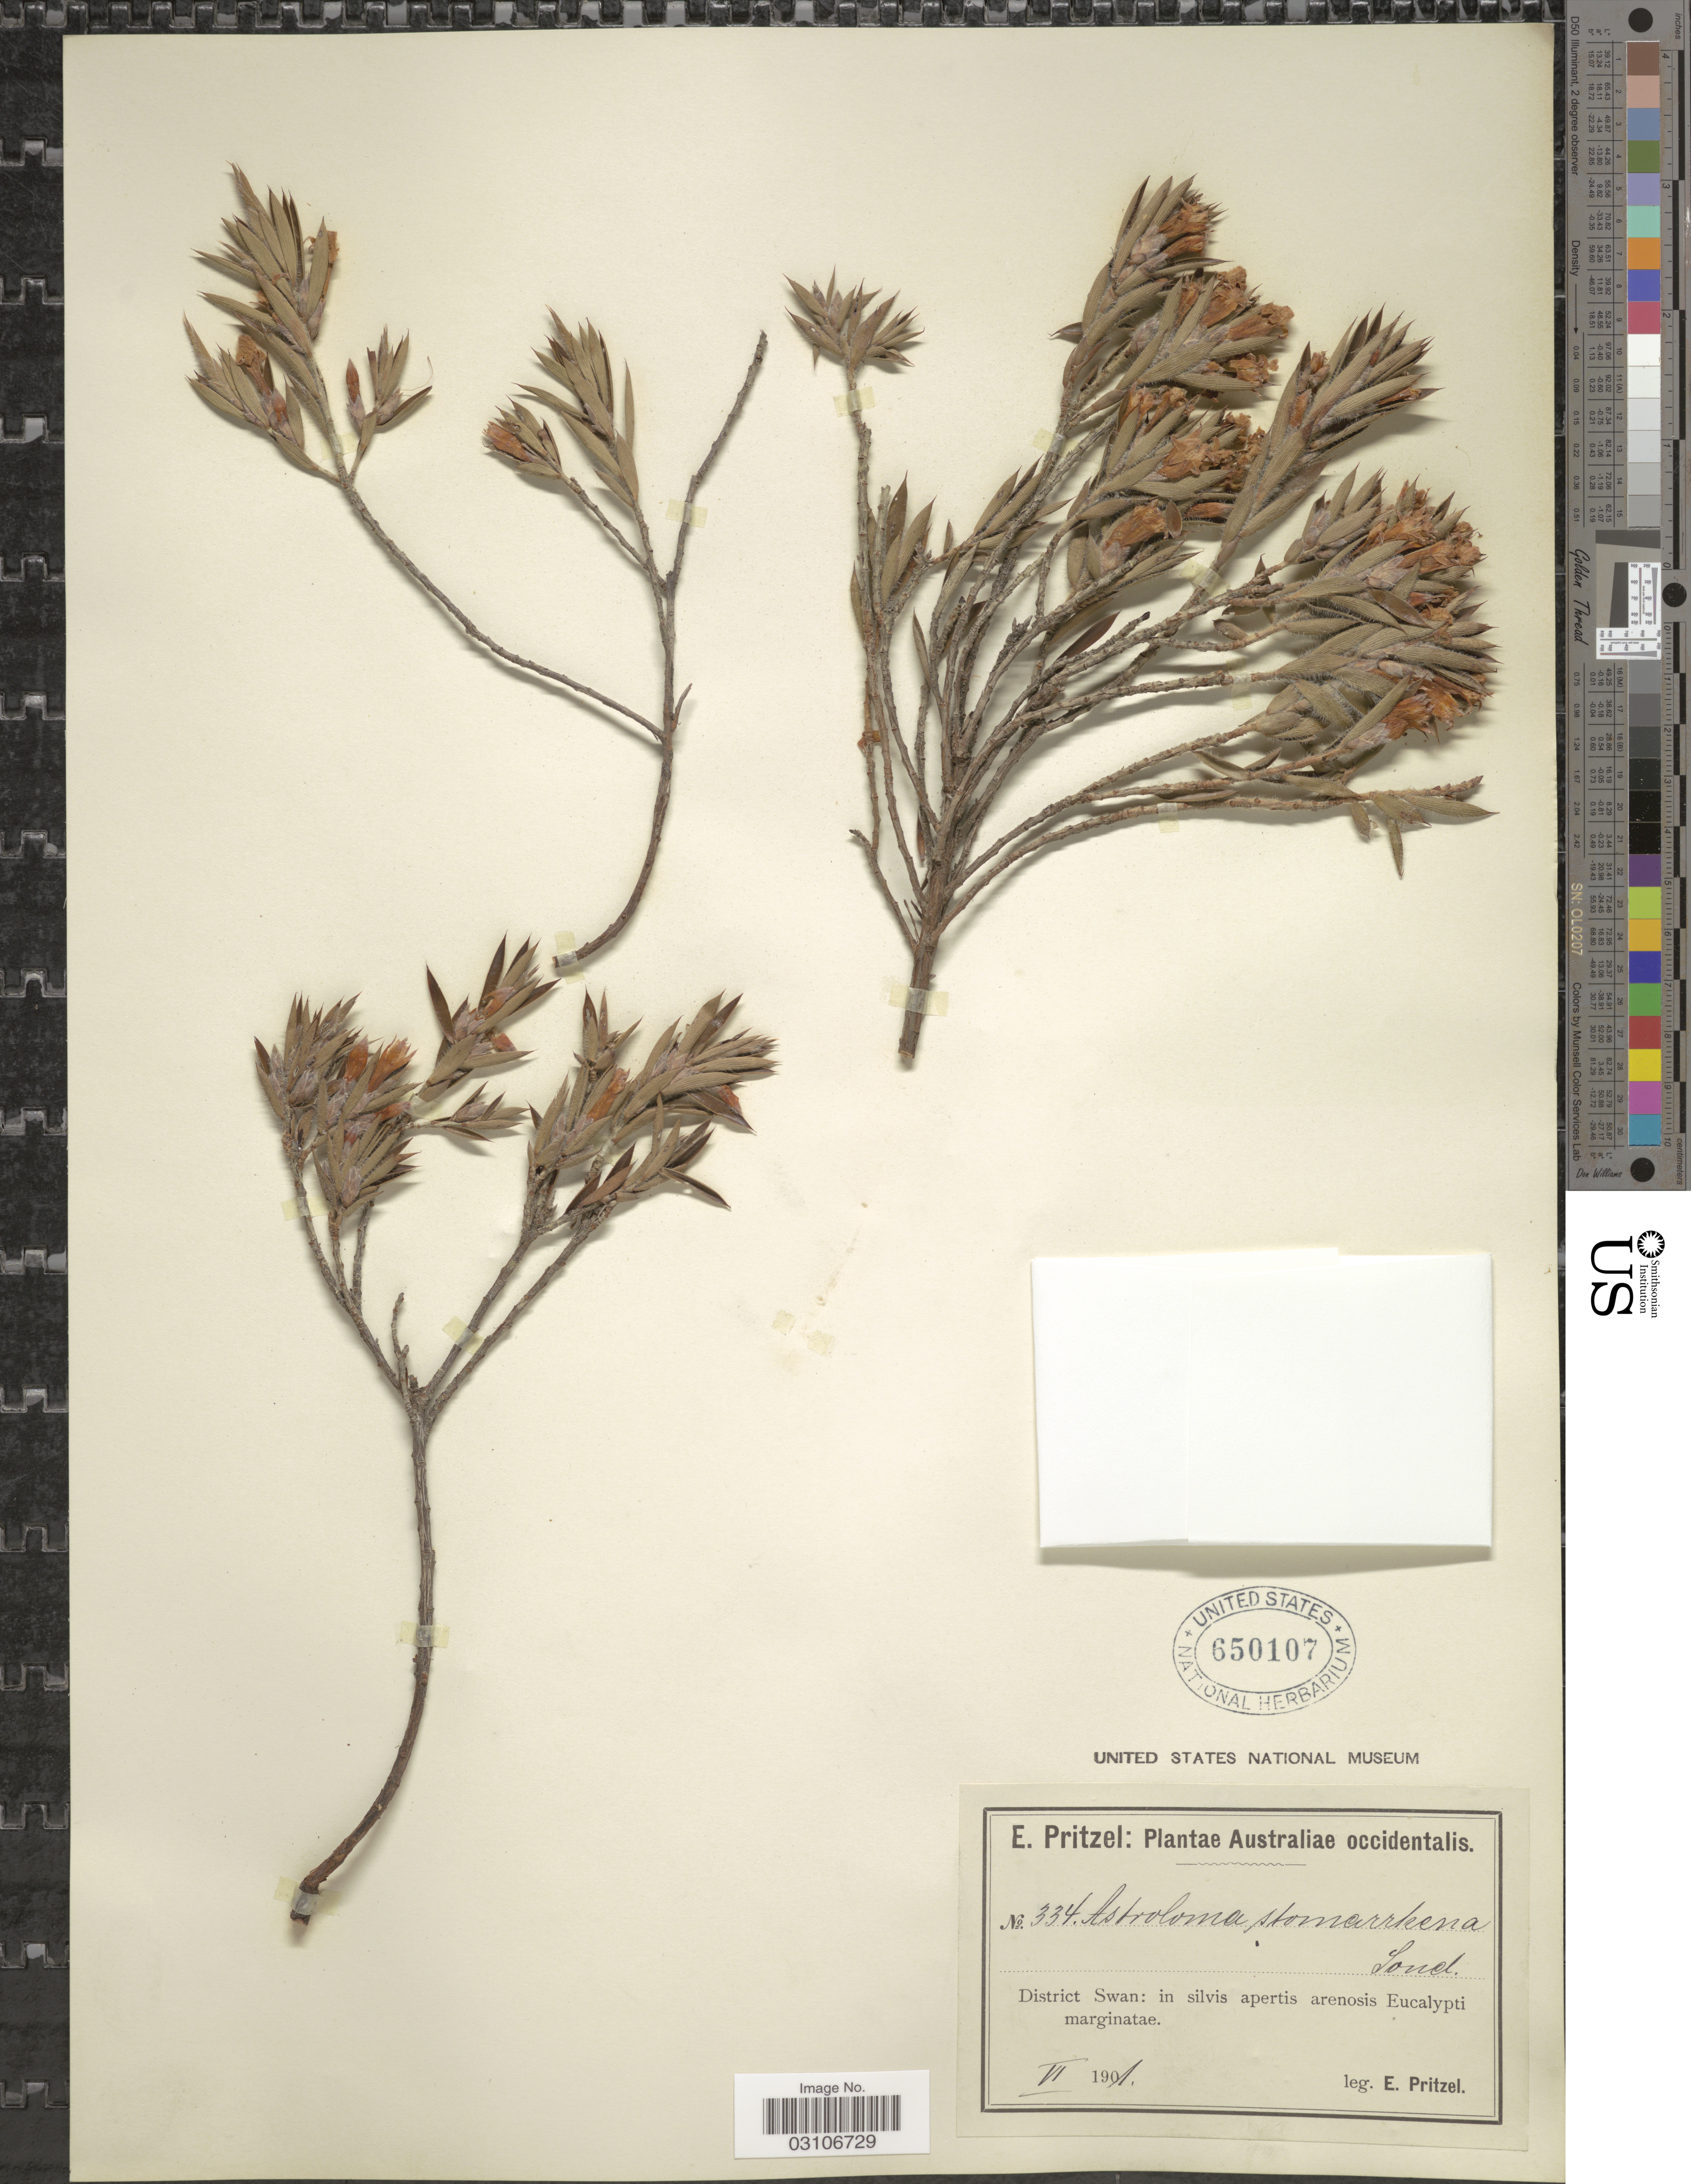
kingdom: Plantae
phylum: Tracheophyta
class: Magnoliopsida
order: Ericales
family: Ericaceae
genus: Astroloma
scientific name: Astroloma stomarrhena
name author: Sond.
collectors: E. G. Pritzel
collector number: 334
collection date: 1901-06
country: Australia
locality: Australiae occidentalis. District Swan: in sivlis apertis arenosis Eucalypti marginatae.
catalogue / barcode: US 650107